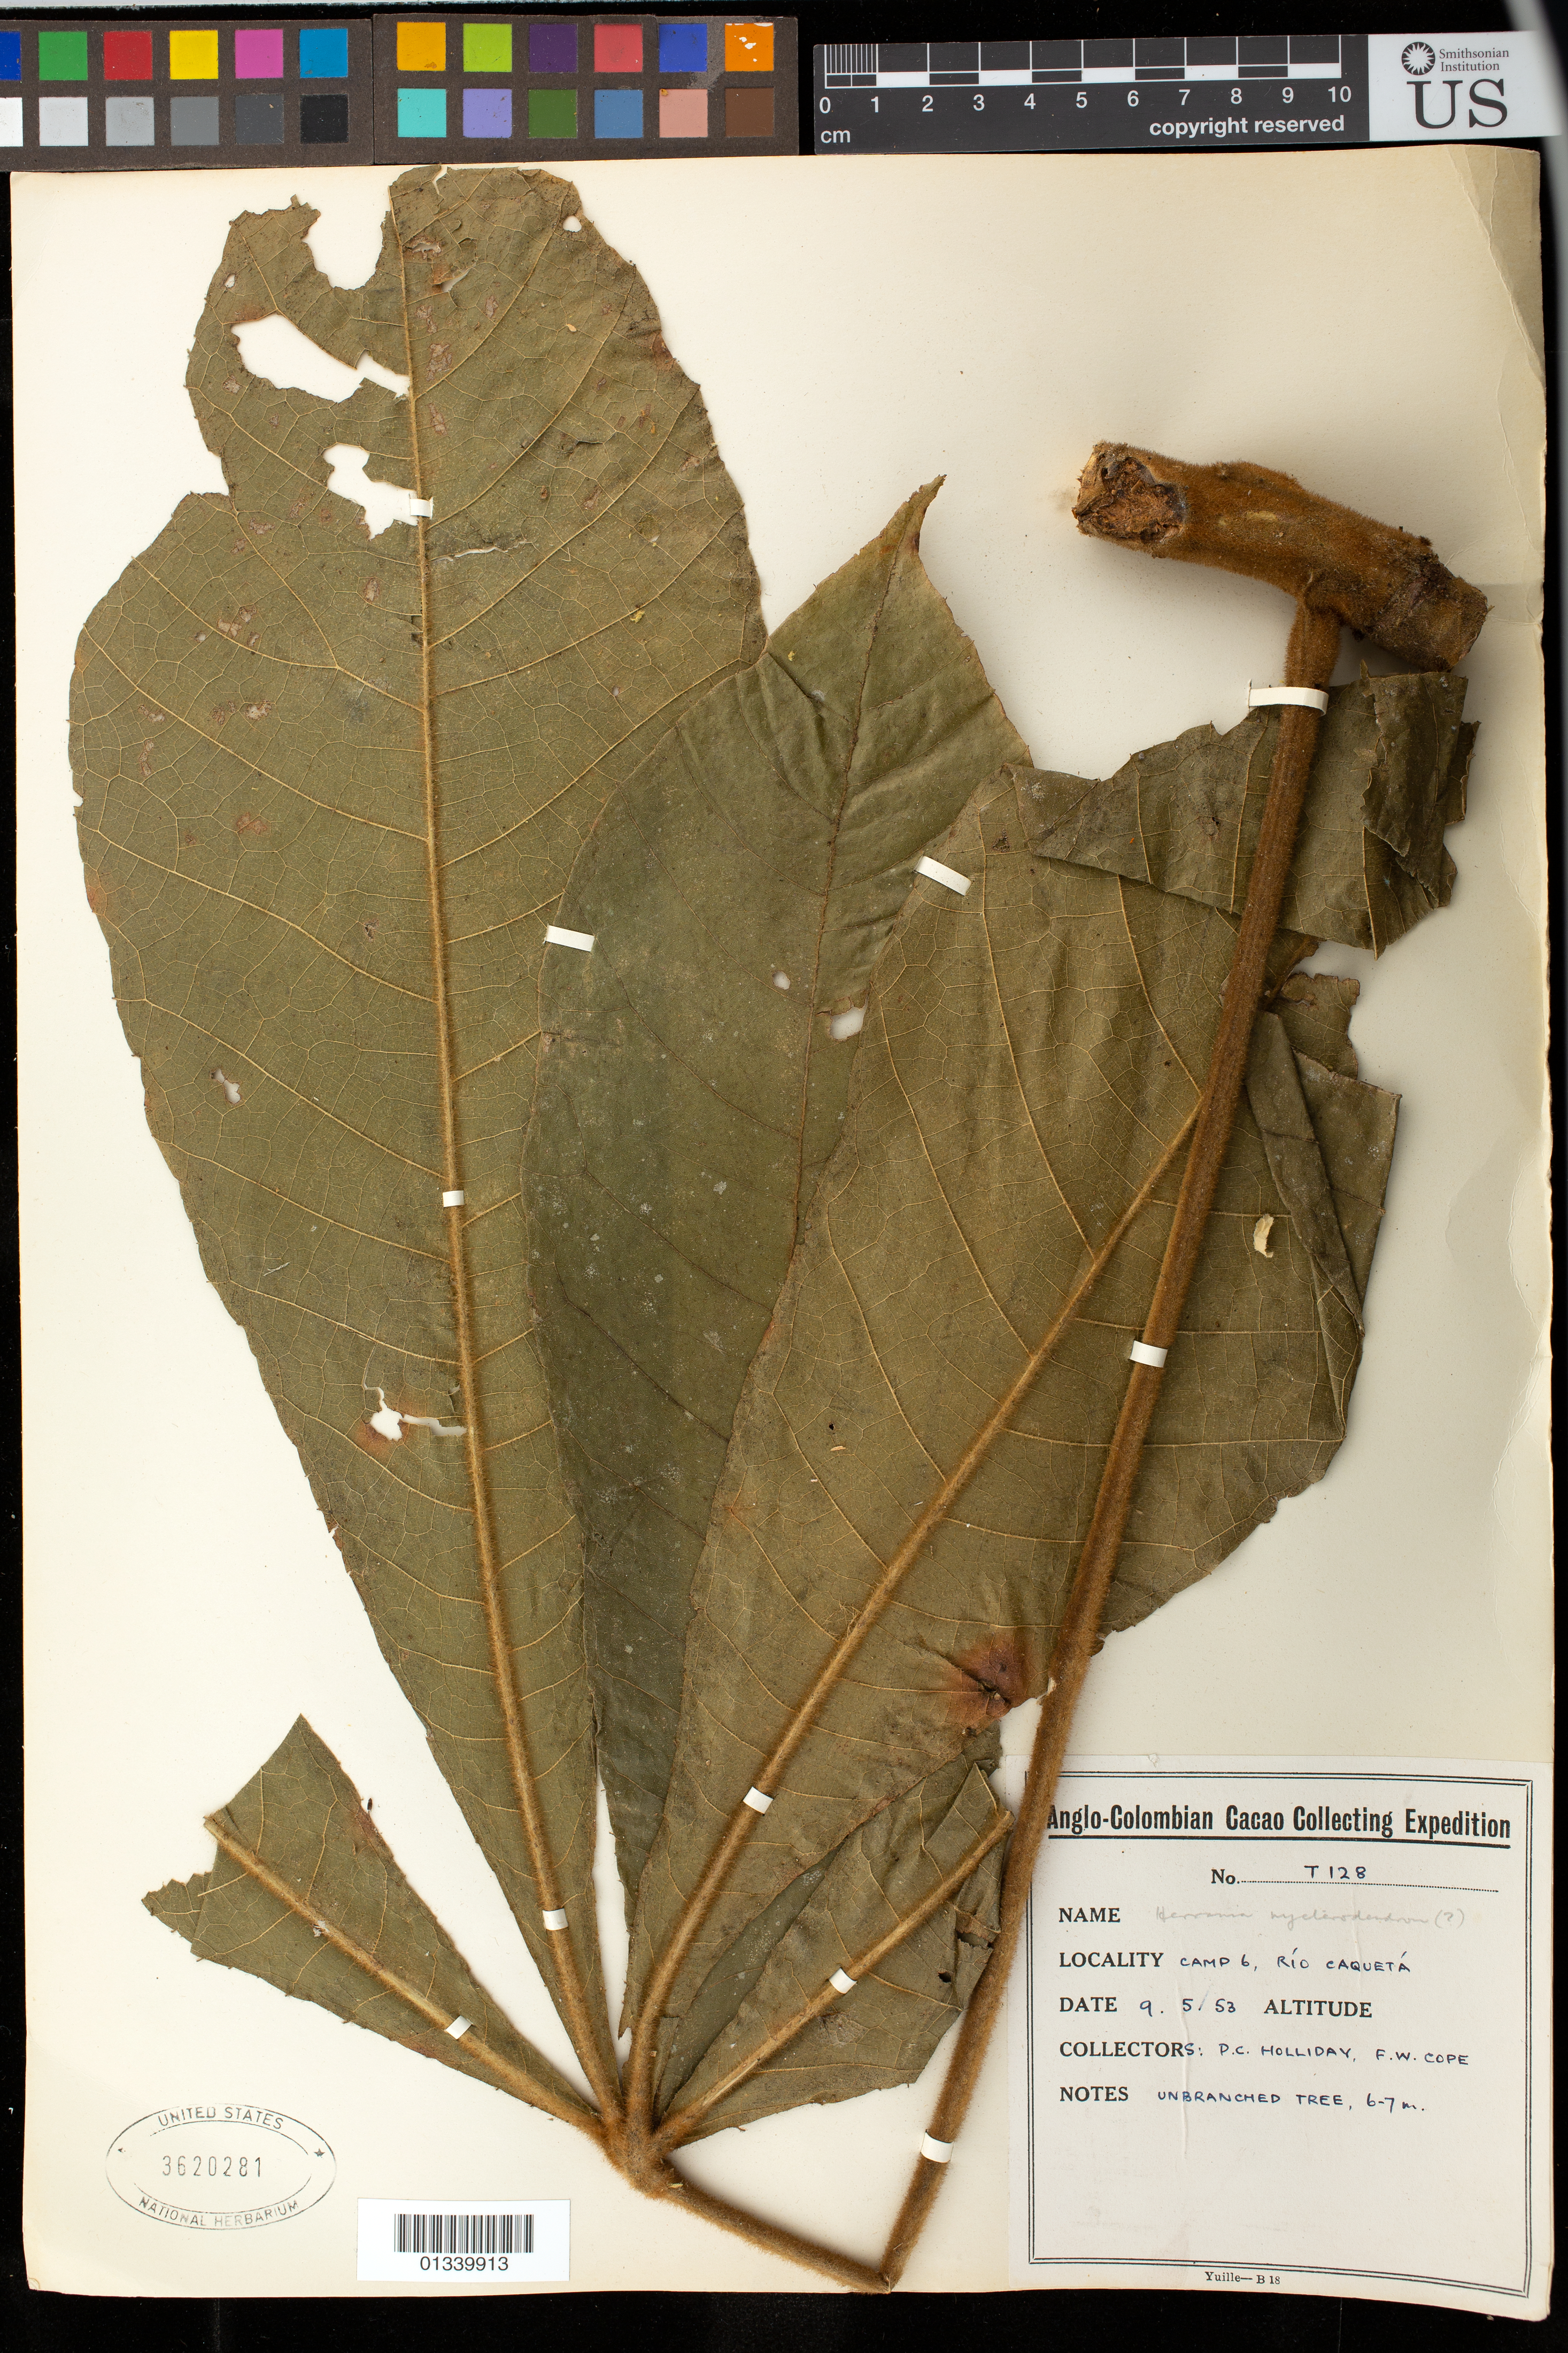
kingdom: Plantae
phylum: Tracheophyta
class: Magnoliopsida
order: Malvales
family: Malvaceae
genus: Herrania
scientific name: Herrania mariae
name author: (Mart.) Decne. ex Goudot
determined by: Colli-Silva, Matheus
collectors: P. C. Holliday & F. Cope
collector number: T-128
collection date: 1953-05-09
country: Colombia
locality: Camp 6, Rio Caqueta.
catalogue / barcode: US 3620281